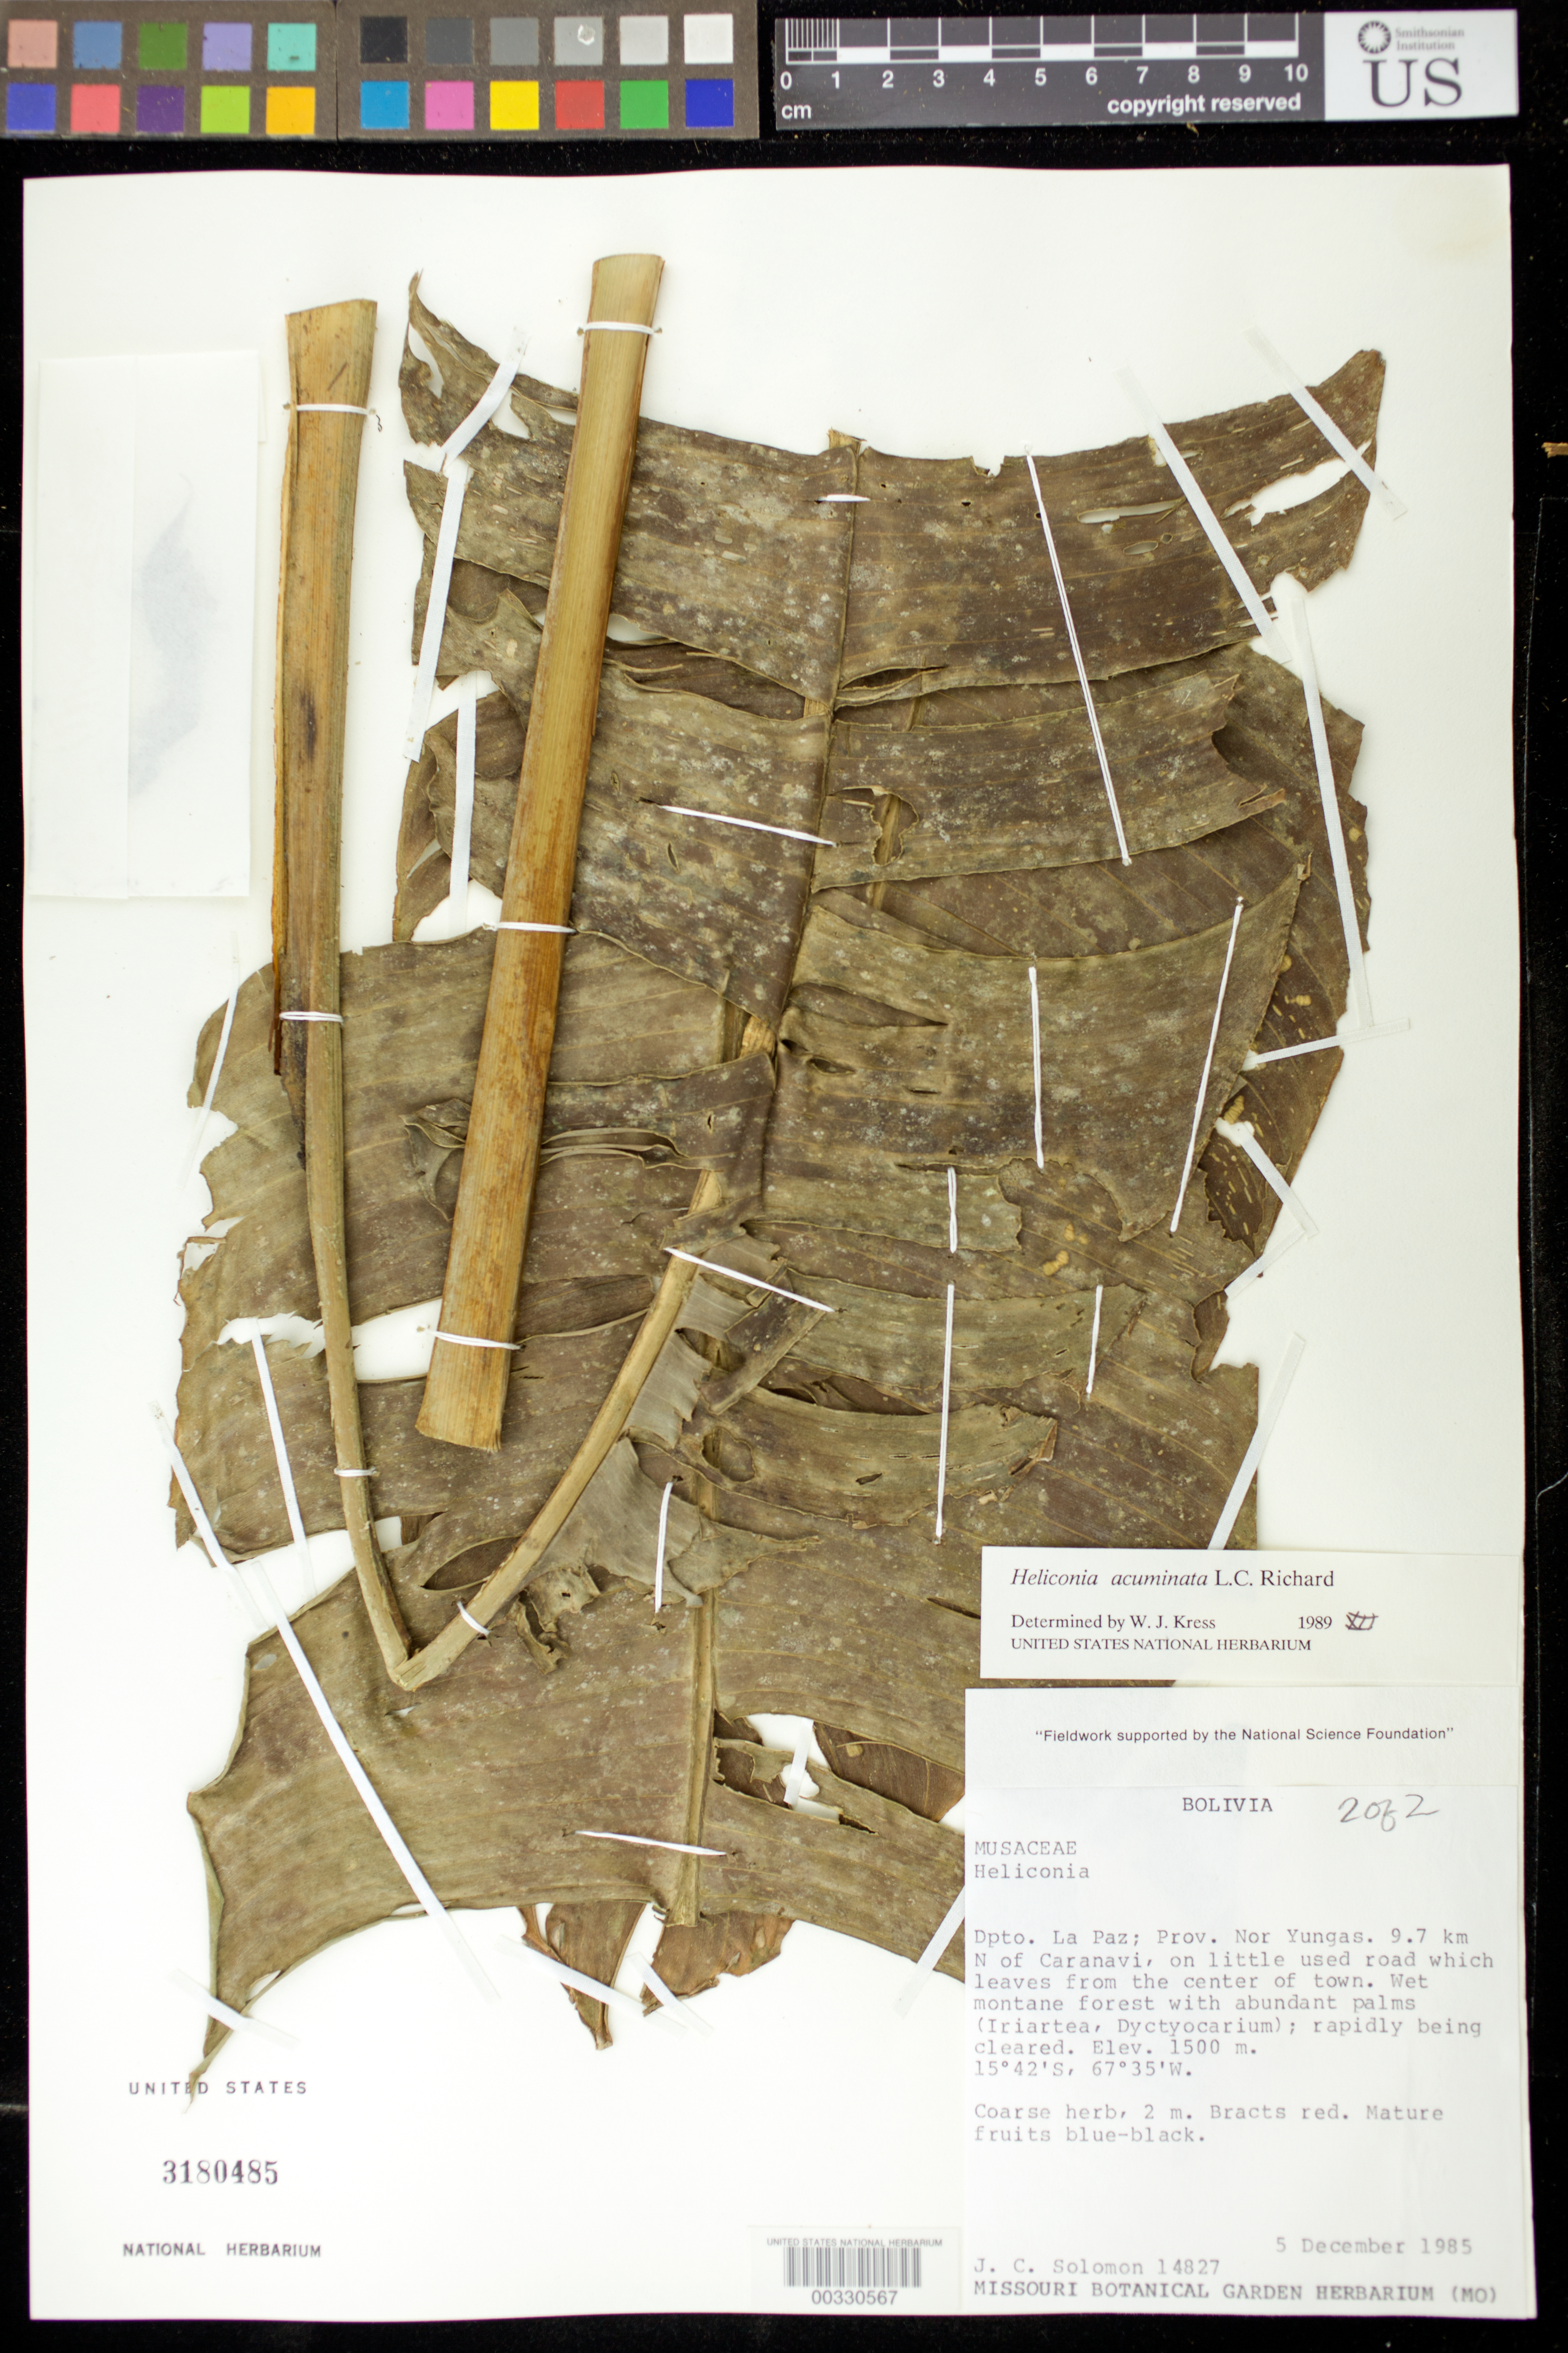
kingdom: Plantae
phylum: Tracheophyta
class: Liliopsida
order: Zingiberales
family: Heliconiaceae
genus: Heliconia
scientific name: Heliconia acuminata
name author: A. Rich.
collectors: J. C. Solomon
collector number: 14827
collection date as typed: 05 Dec 1985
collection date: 1985-12-05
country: Bolivia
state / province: La Paz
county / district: Nor Yungas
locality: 9.7 km N of Caranavi, on little used road which leaves from center of town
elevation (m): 1500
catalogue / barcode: US 3180485